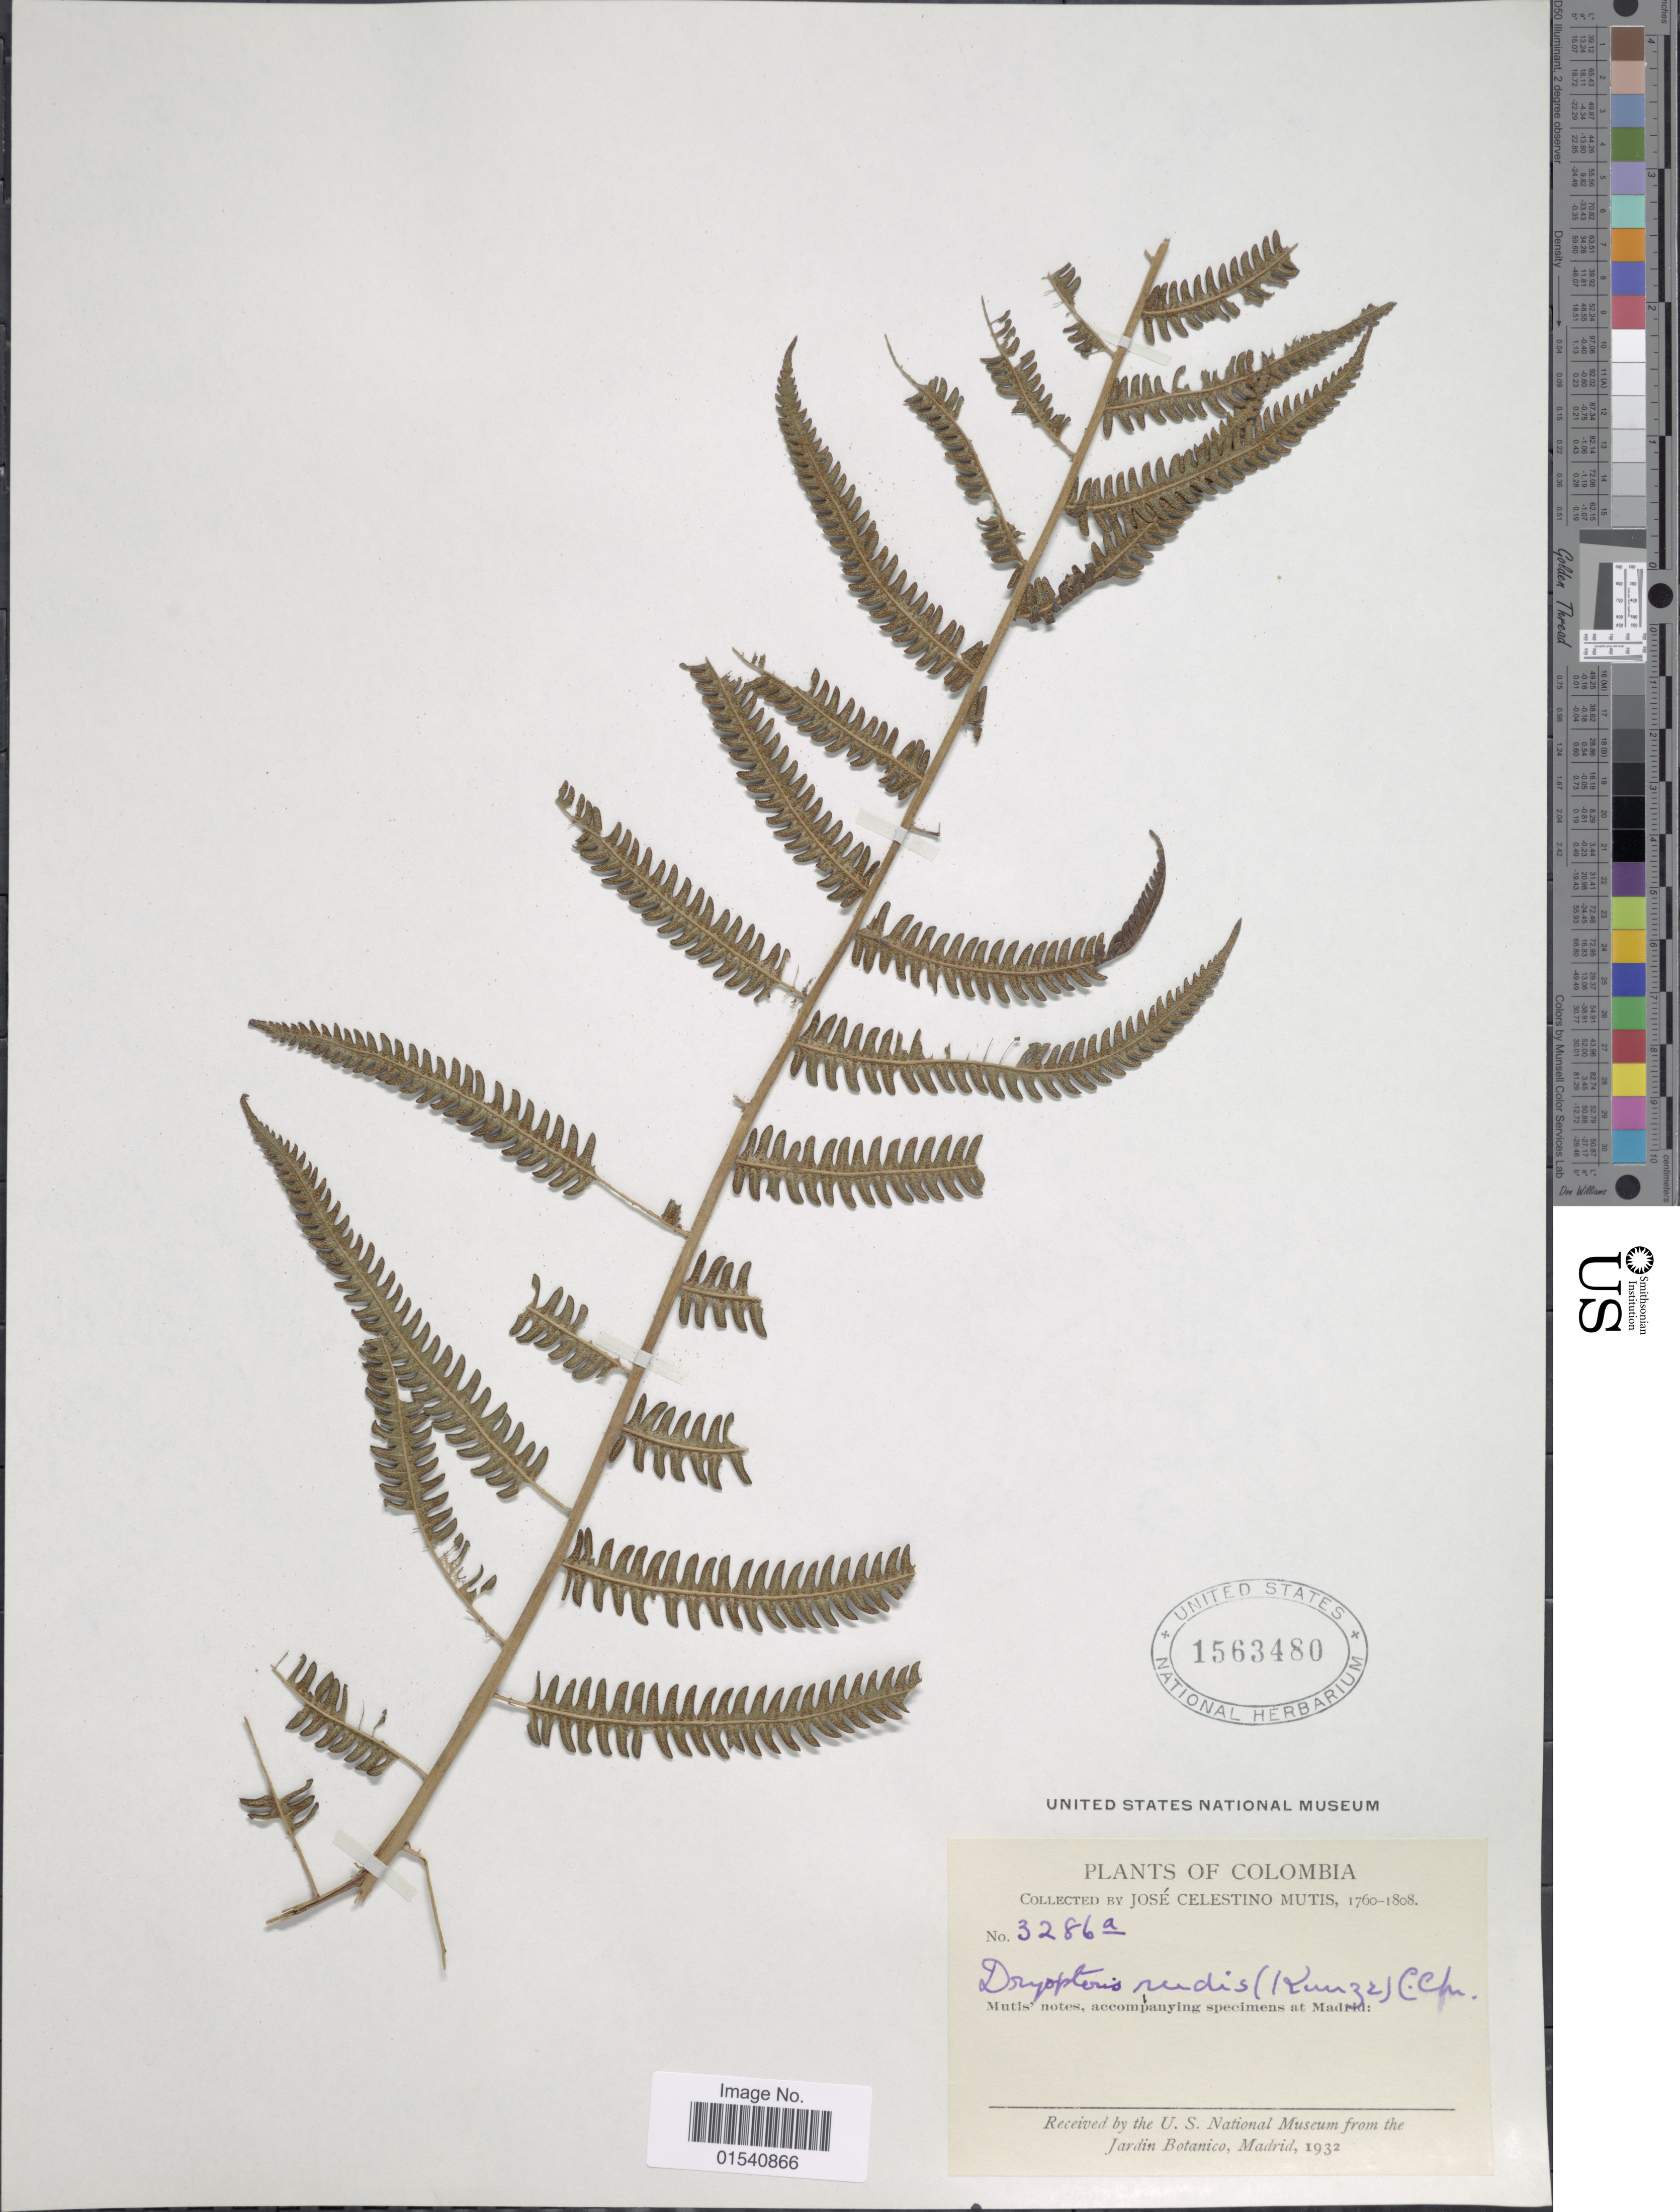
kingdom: Plantae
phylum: Tracheophyta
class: Polypodiopsida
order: Polypodiales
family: Thelypteridaceae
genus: Amauropelta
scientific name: Amauropelta rudis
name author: (Kunze) Pic. Serm.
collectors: J. C. B. Mutis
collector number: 3286a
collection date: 1760/1808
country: Colombia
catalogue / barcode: US 1563480